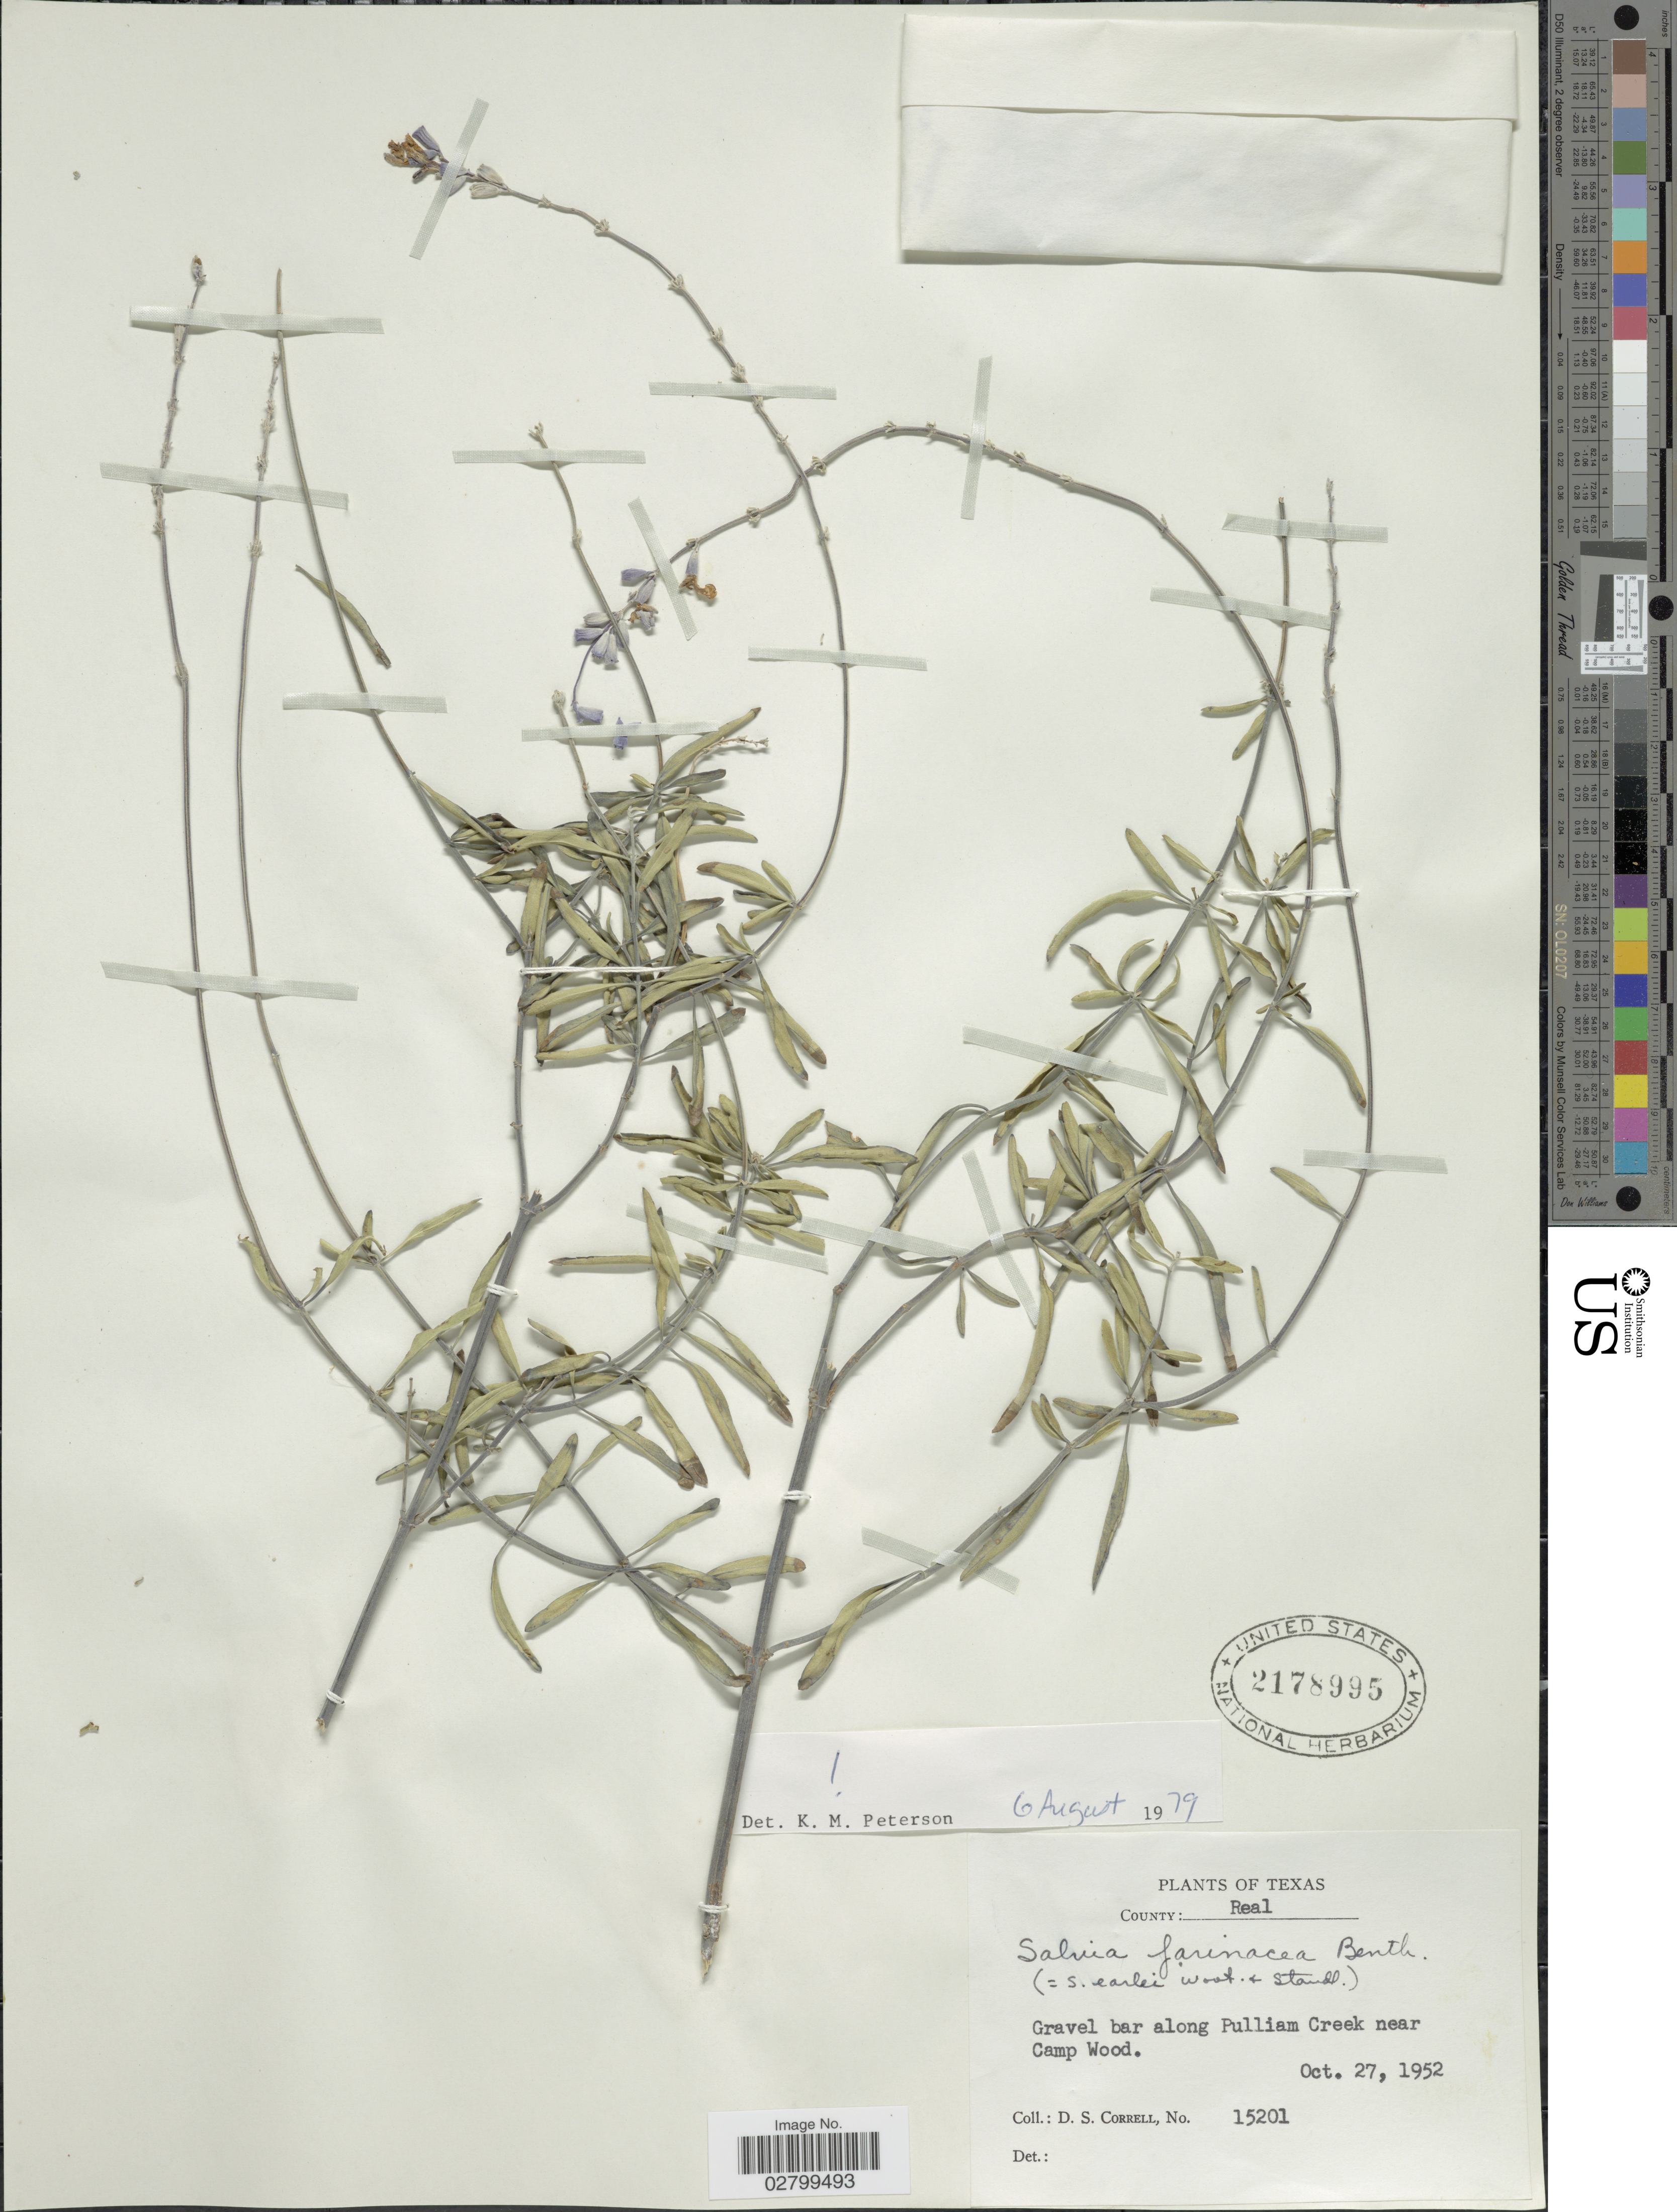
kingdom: Plantae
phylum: Tracheophyta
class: Magnoliopsida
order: Lamiales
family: Lamiaceae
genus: Salvia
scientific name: Salvia farinacea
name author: Benth.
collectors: D. S. Correll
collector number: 15201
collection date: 1952-10-27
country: United States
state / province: Texas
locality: County: Real. Gravel bar along Pulliam Creek near Camp Wood.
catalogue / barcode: US 2178995